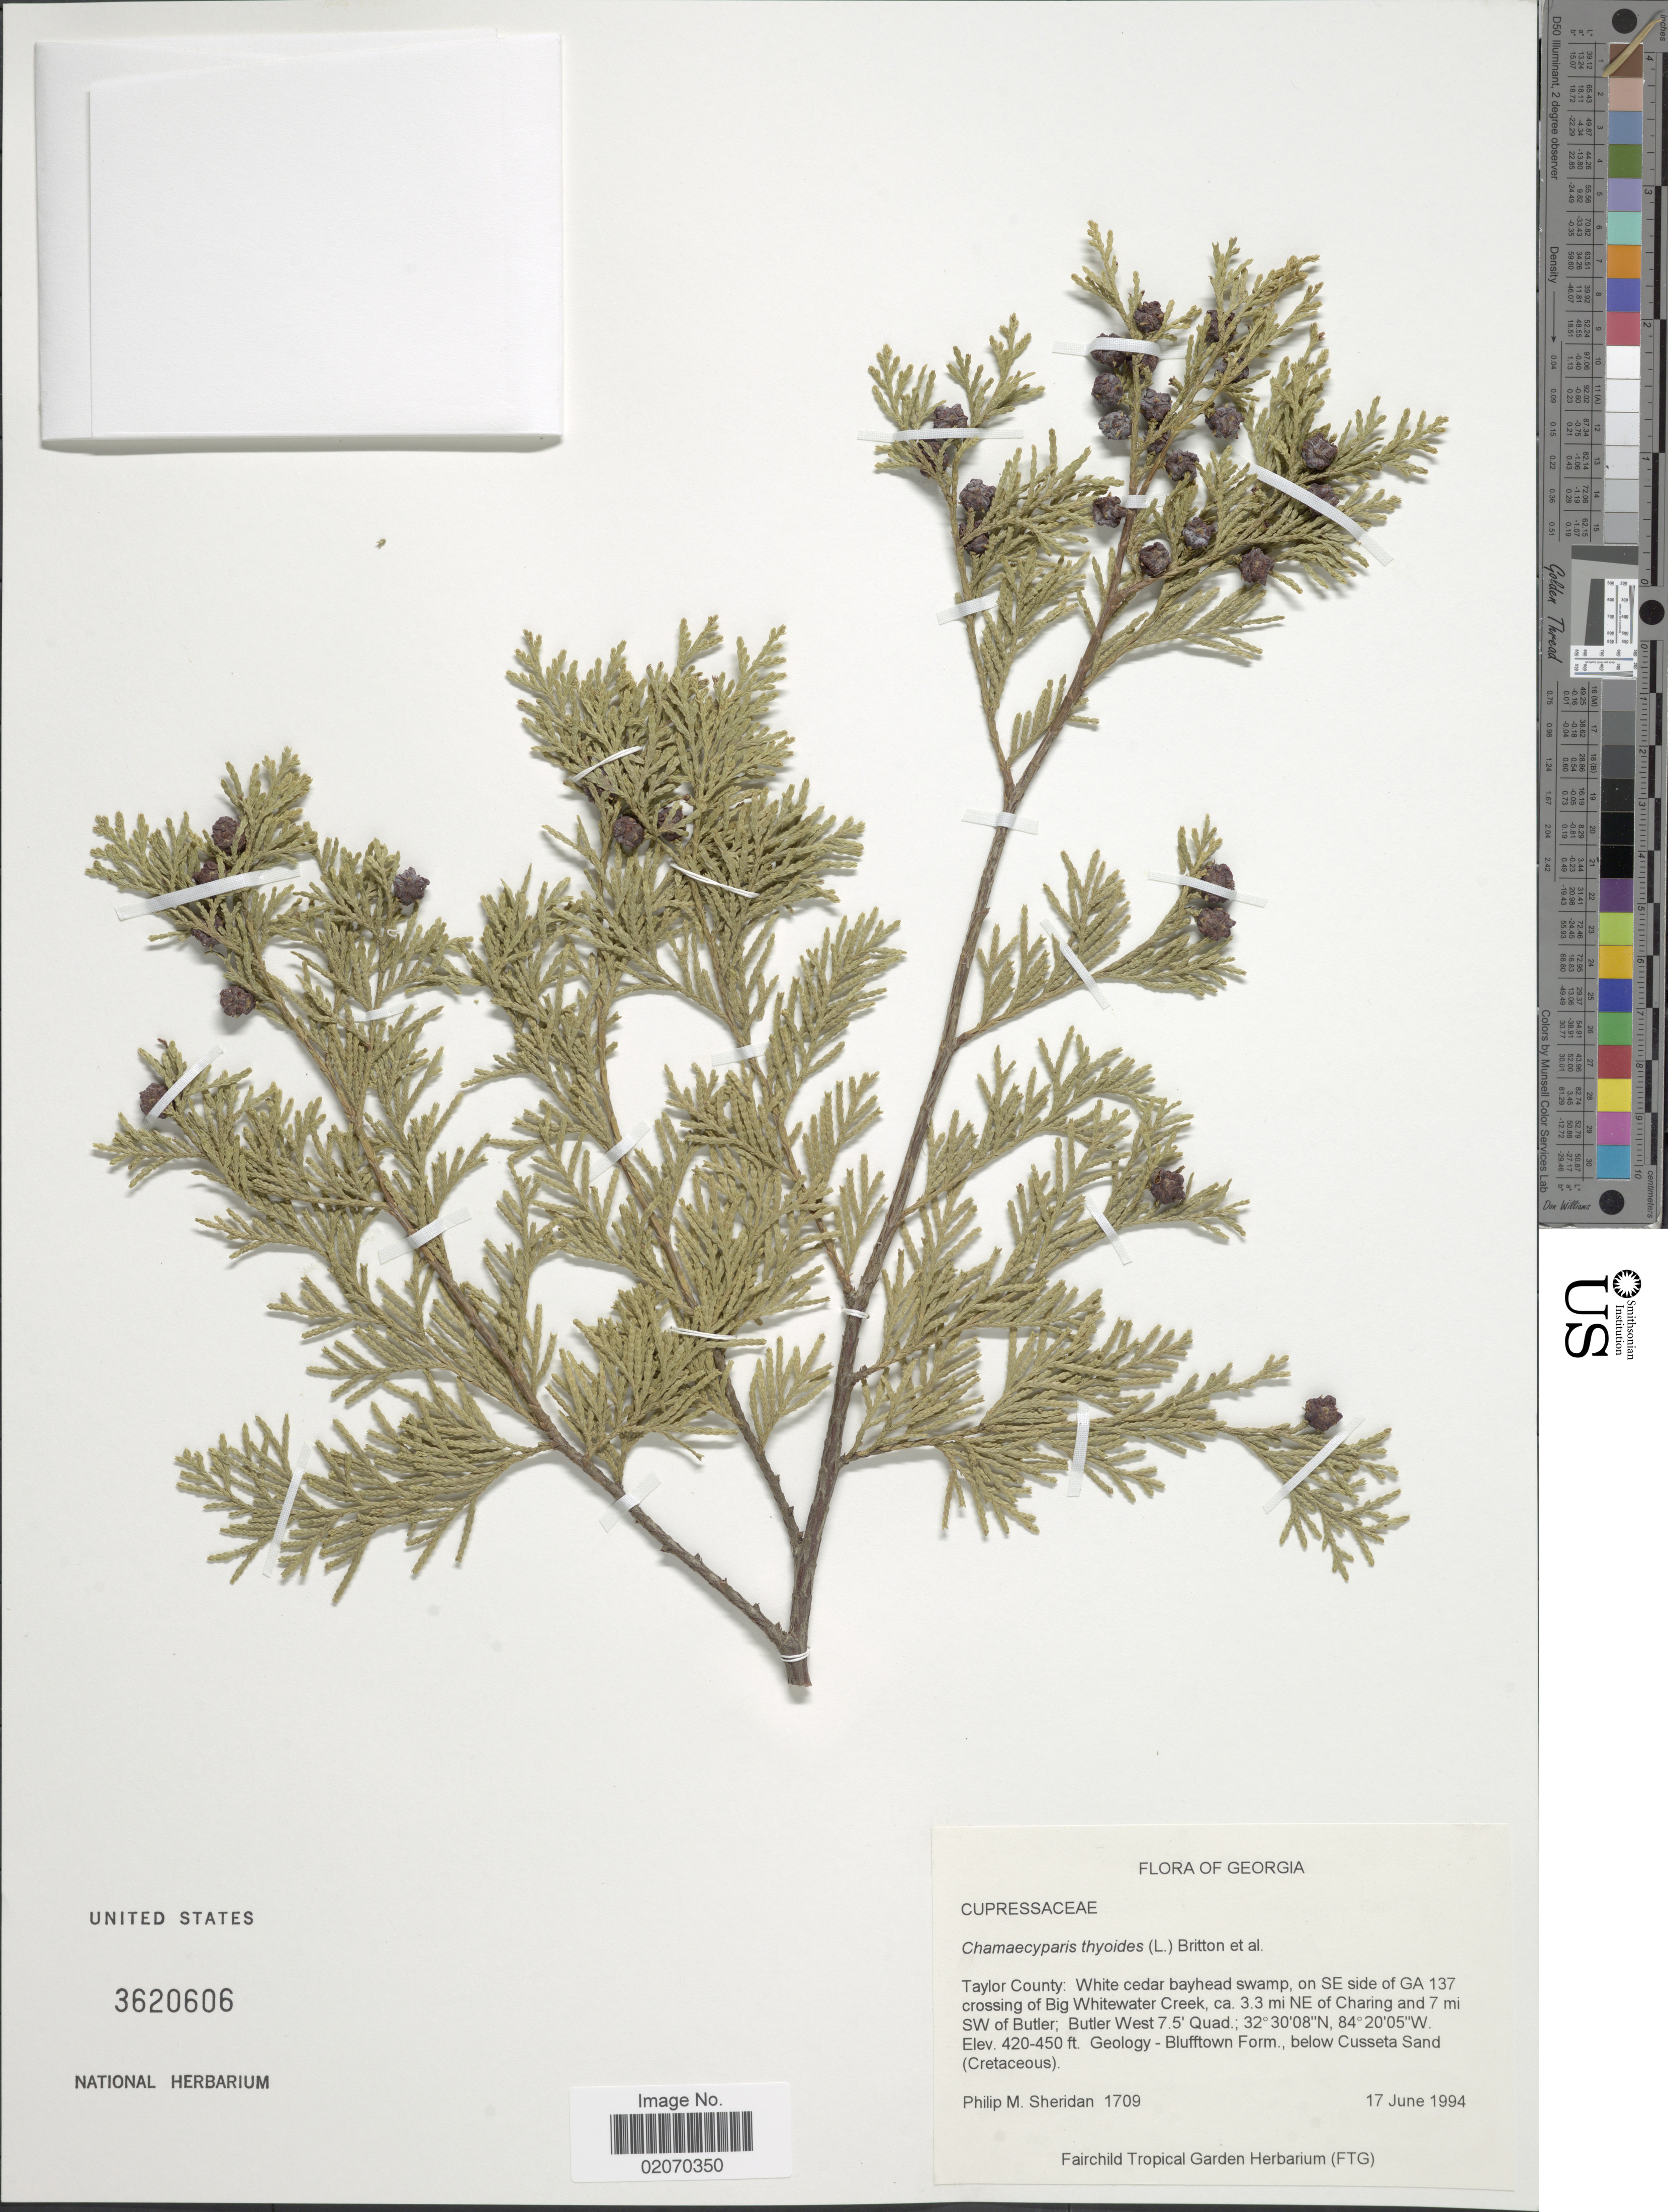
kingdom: Plantae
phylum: Tracheophyta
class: Pinopsida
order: Pinales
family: Cupressaceae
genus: Chamaecyparis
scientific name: Chamaecyparis thyoides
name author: (L.) Britton, Stearns & Poggenb.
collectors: P. Sheridan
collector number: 1709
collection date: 1994-06-17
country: United States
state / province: Georgia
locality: Taylor County: White cedar bayhead swamp, on SE side of GA 137 crossing of Big Whitewater Creek, ca. 3.3 mi NE of Charing and 7 mi SW of Butler; Butler West 7.5'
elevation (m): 128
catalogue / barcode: US 3620606